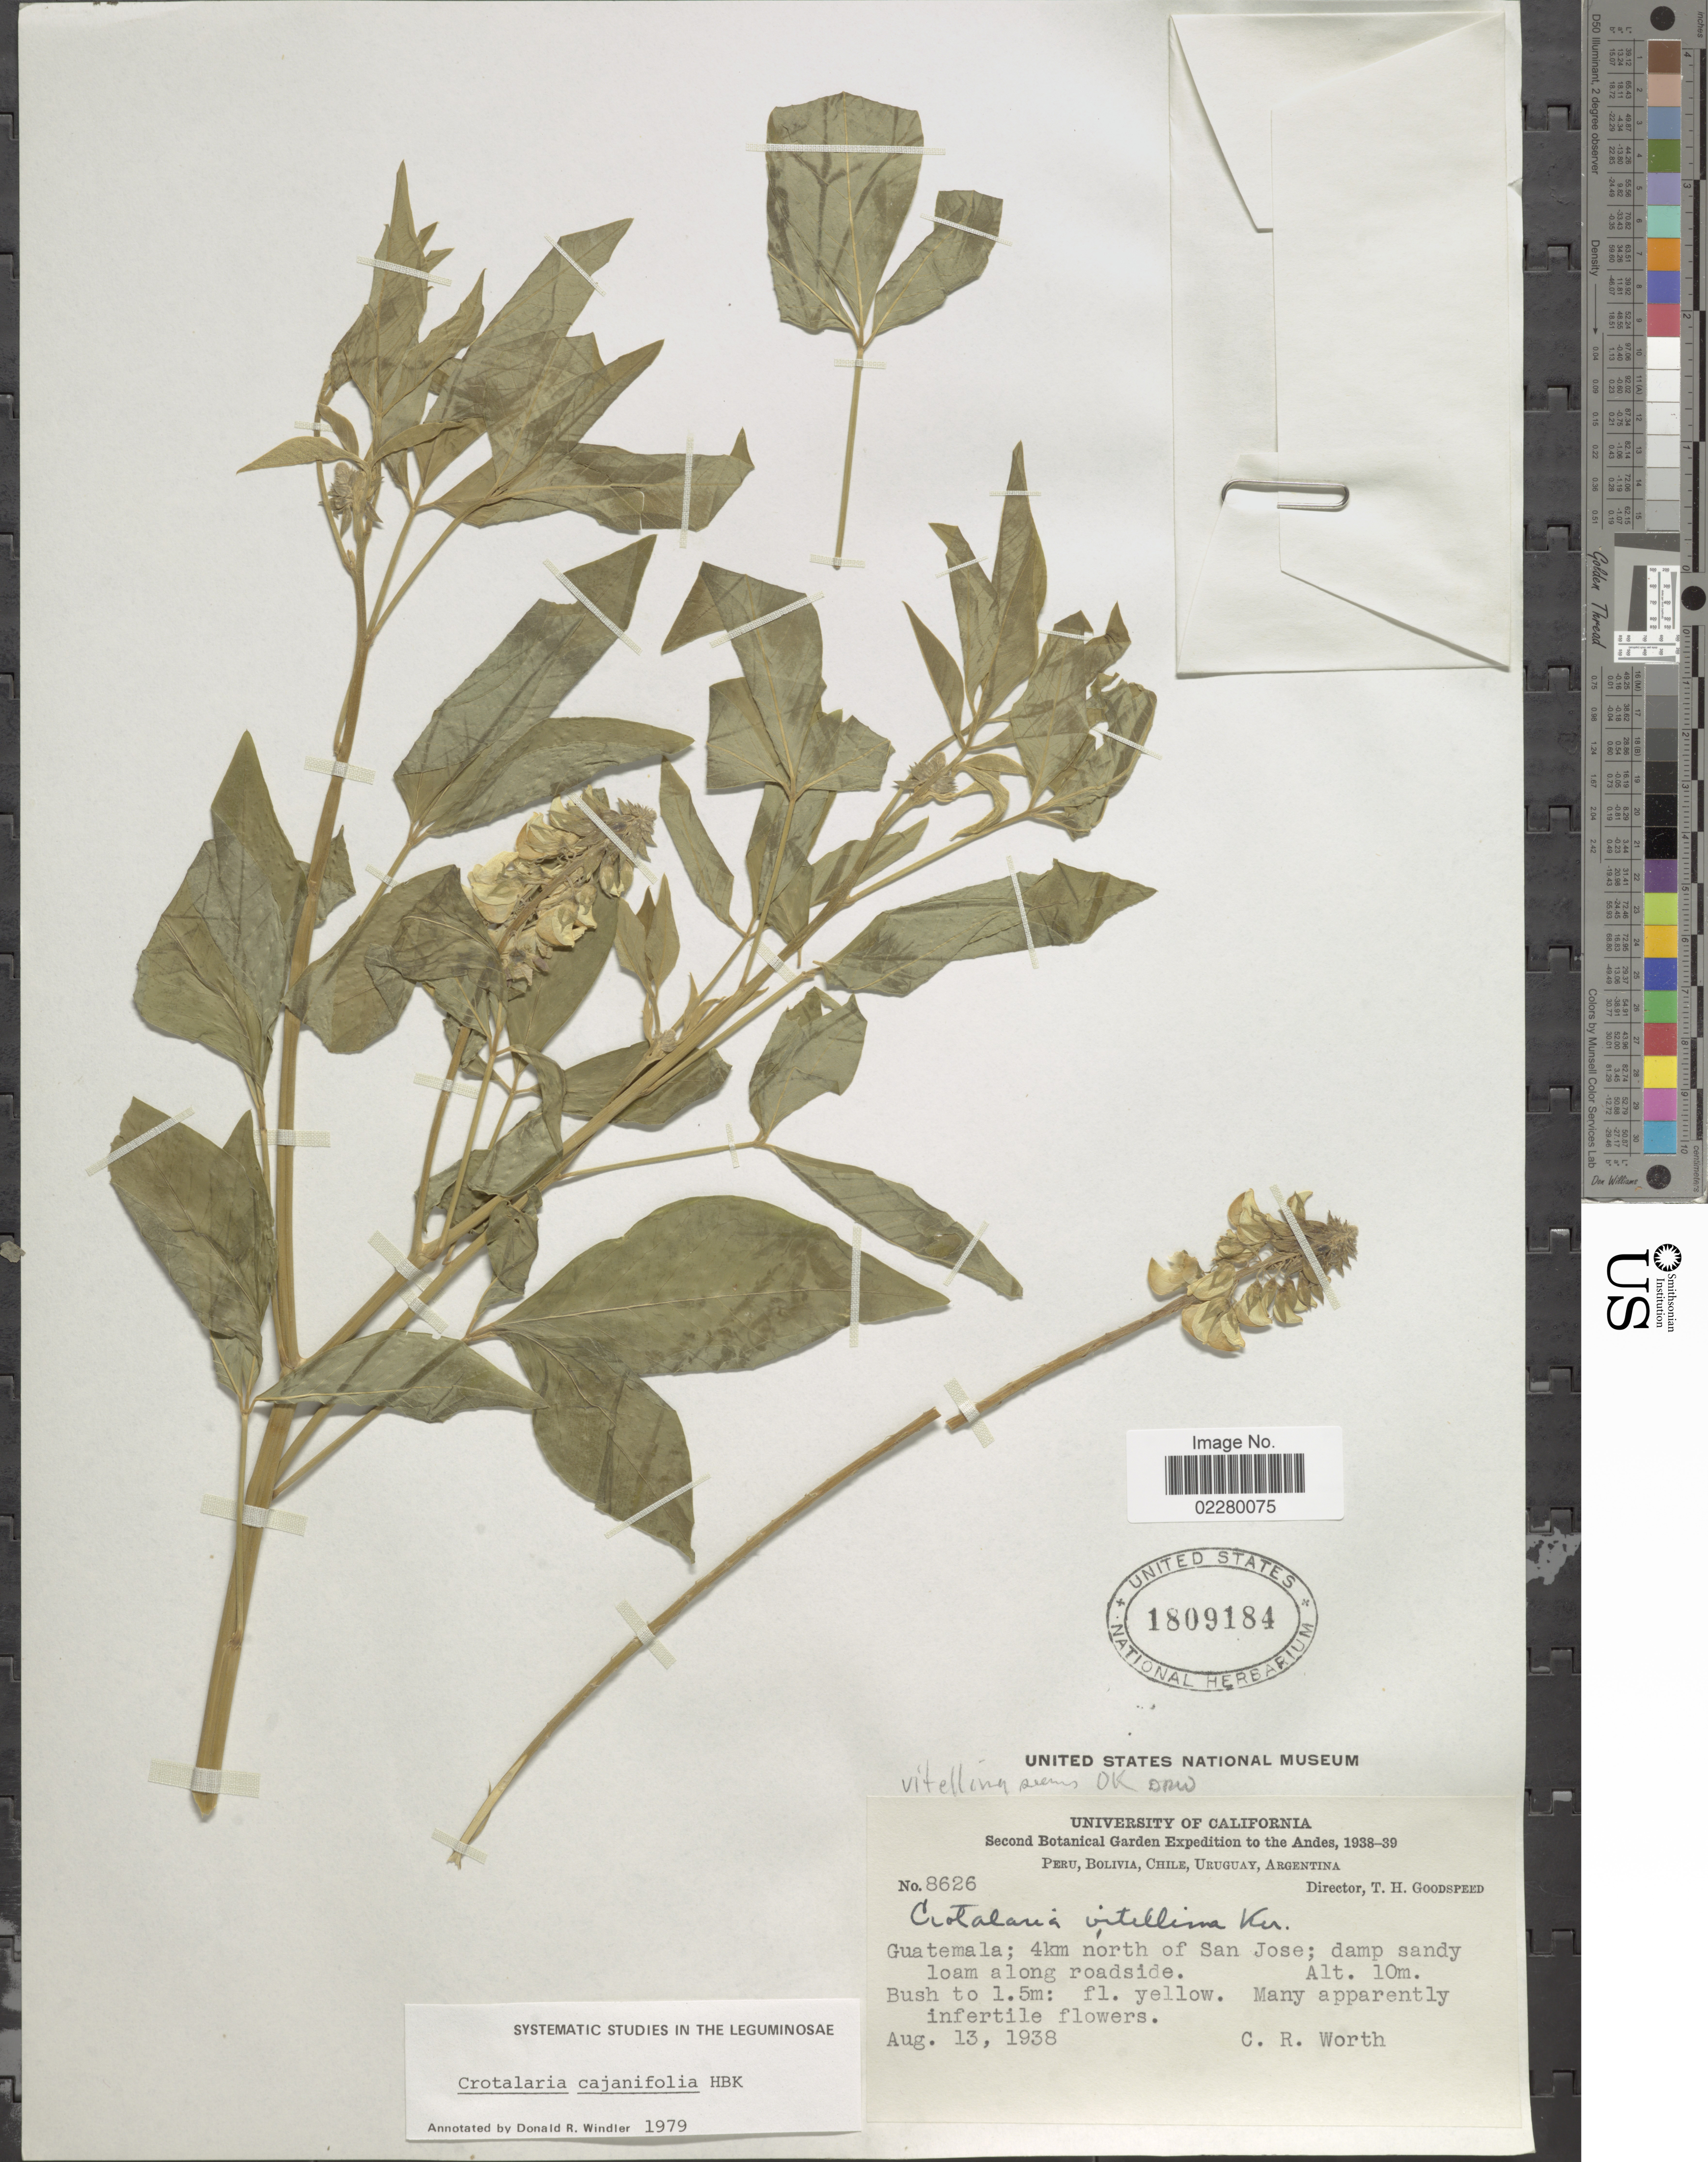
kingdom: Plantae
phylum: Tracheophyta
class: Magnoliopsida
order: Fabales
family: Fabaceae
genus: Crotalaria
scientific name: Crotalaria cajanifolia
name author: Kunth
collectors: C. R. Worth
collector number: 8626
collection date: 1938-08-13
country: Guatemala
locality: Guatemala; 4km north of San Jose; damp sandy loam along roadside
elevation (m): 10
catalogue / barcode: US 1809184